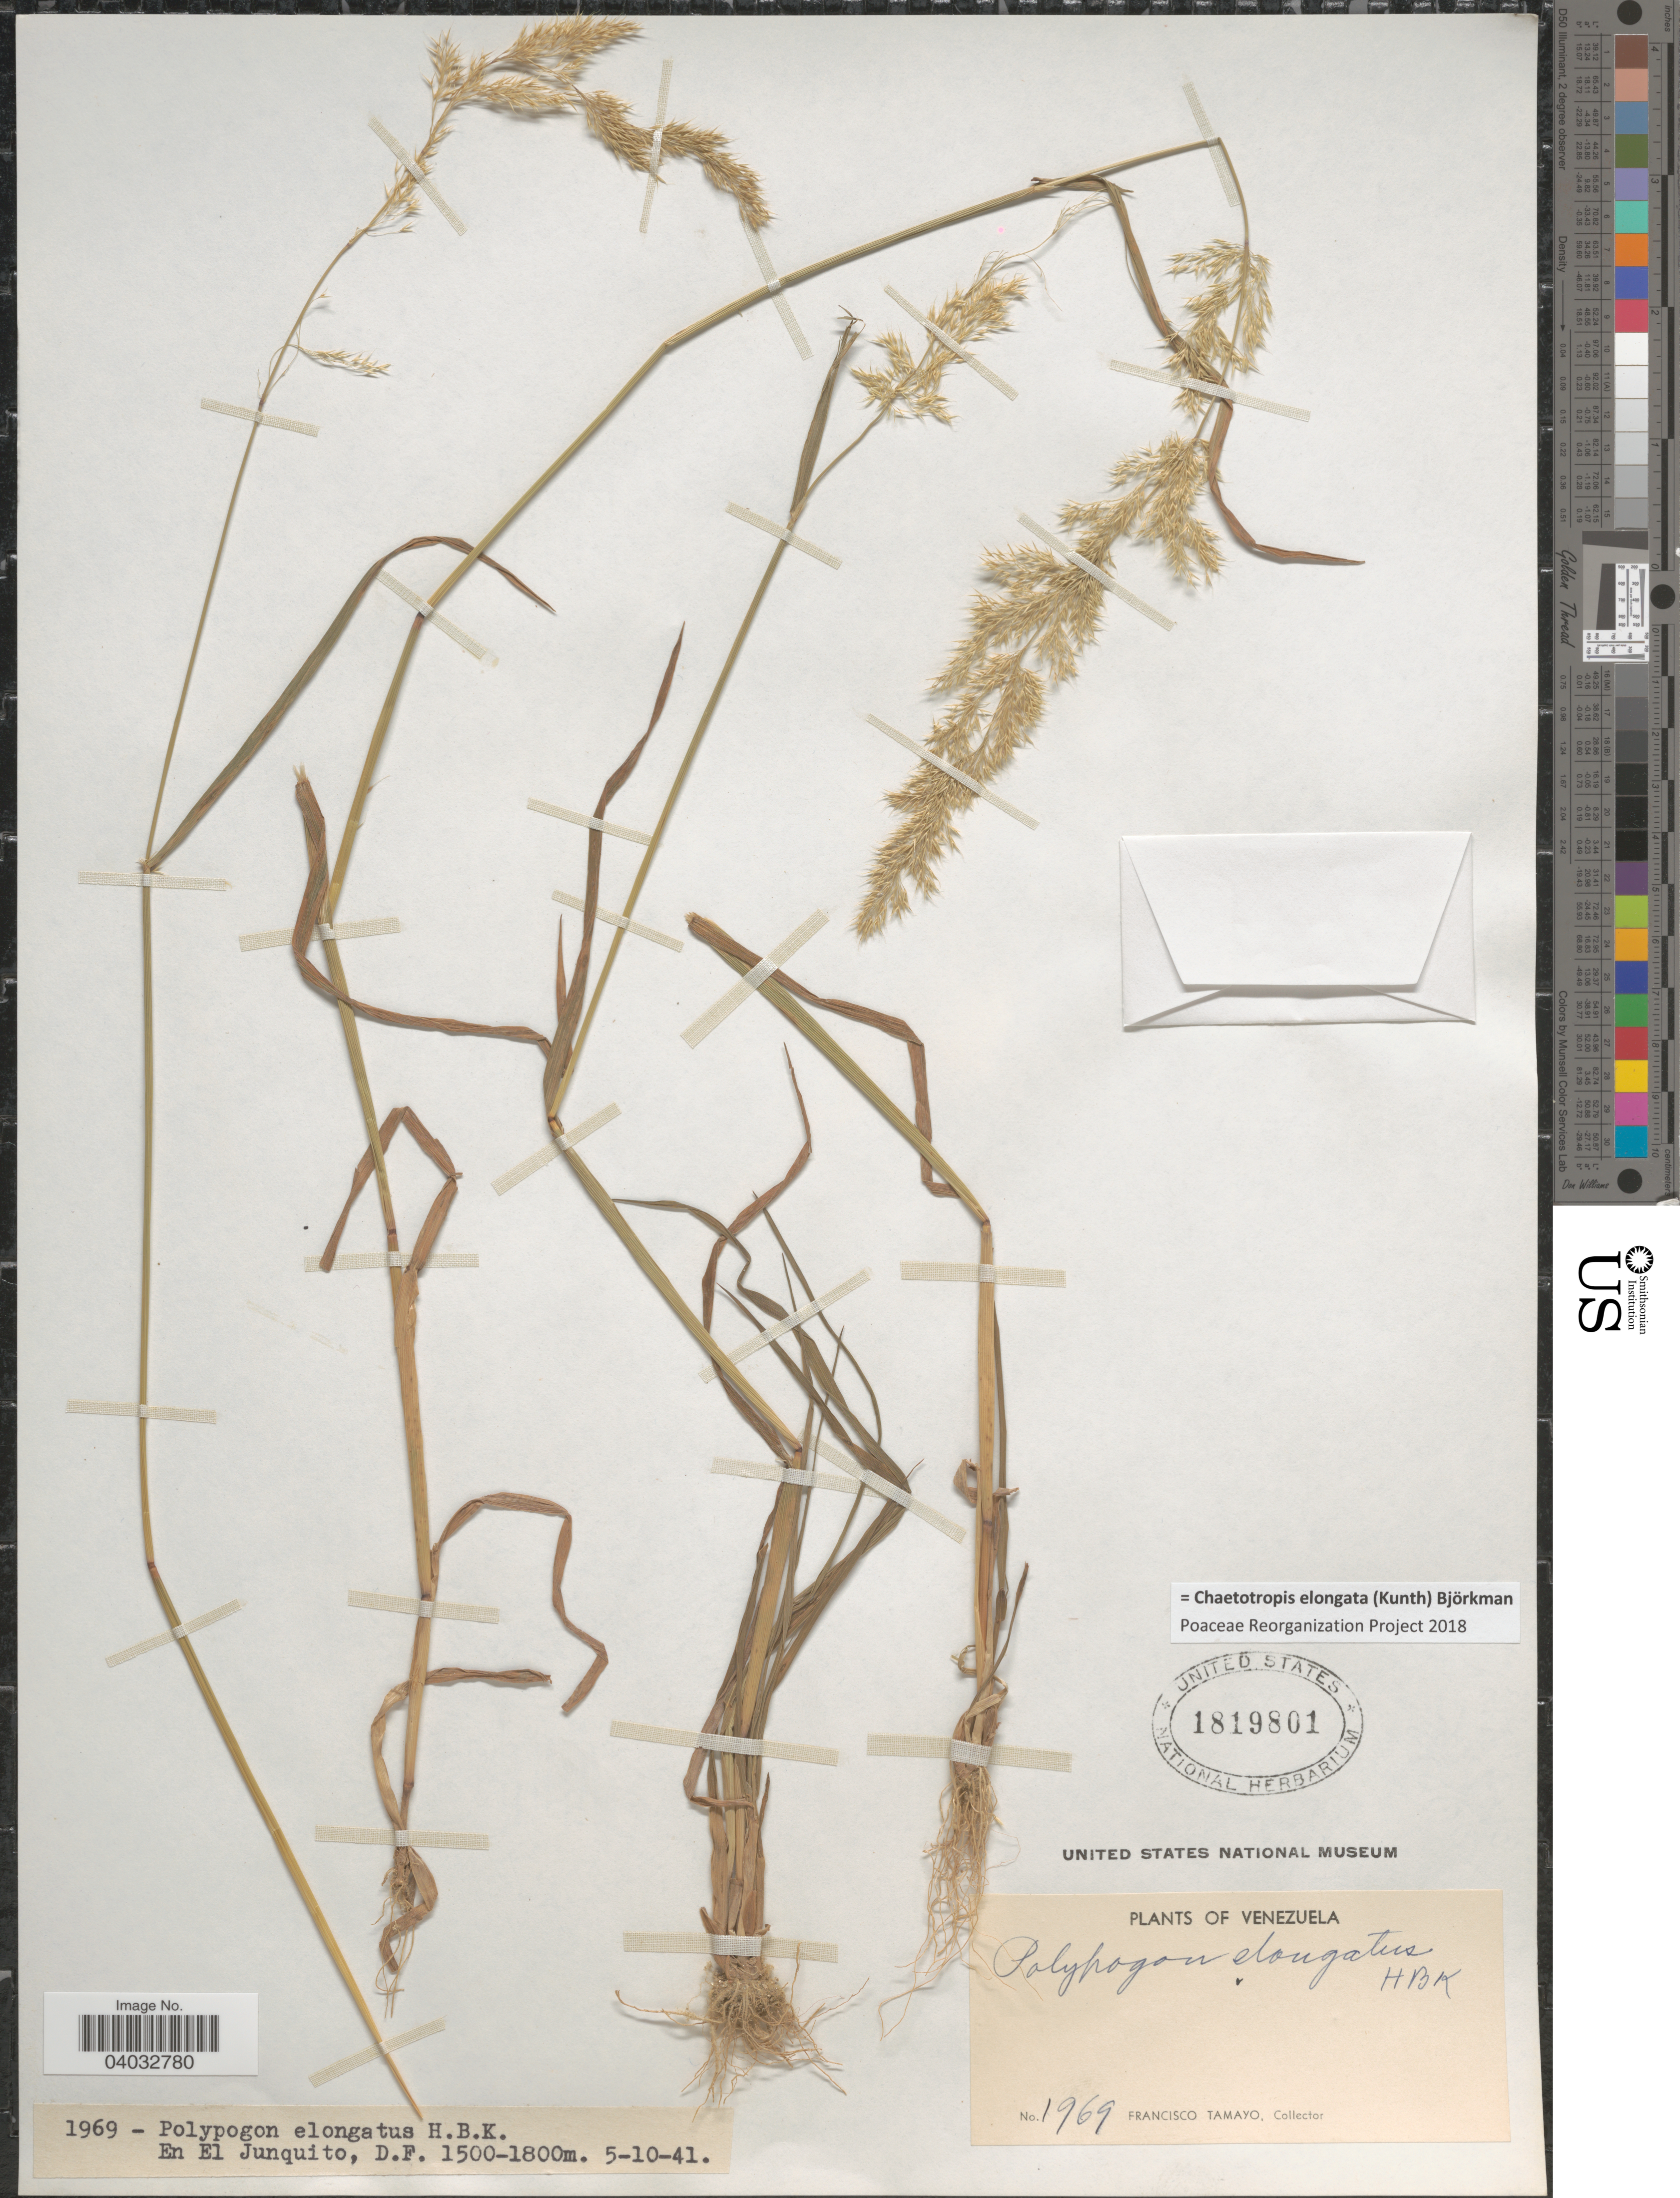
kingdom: Plantae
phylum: Tracheophyta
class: Liliopsida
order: Poales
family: Poaceae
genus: Chaetotropis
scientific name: Chaetotropis elongata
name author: (Kunth) Björkman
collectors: F. Tamayo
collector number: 1969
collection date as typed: Transcribed d/m/y: 5/10/41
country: Venezuela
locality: En El Junquito, D.F.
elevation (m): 1500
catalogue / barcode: US 1819801